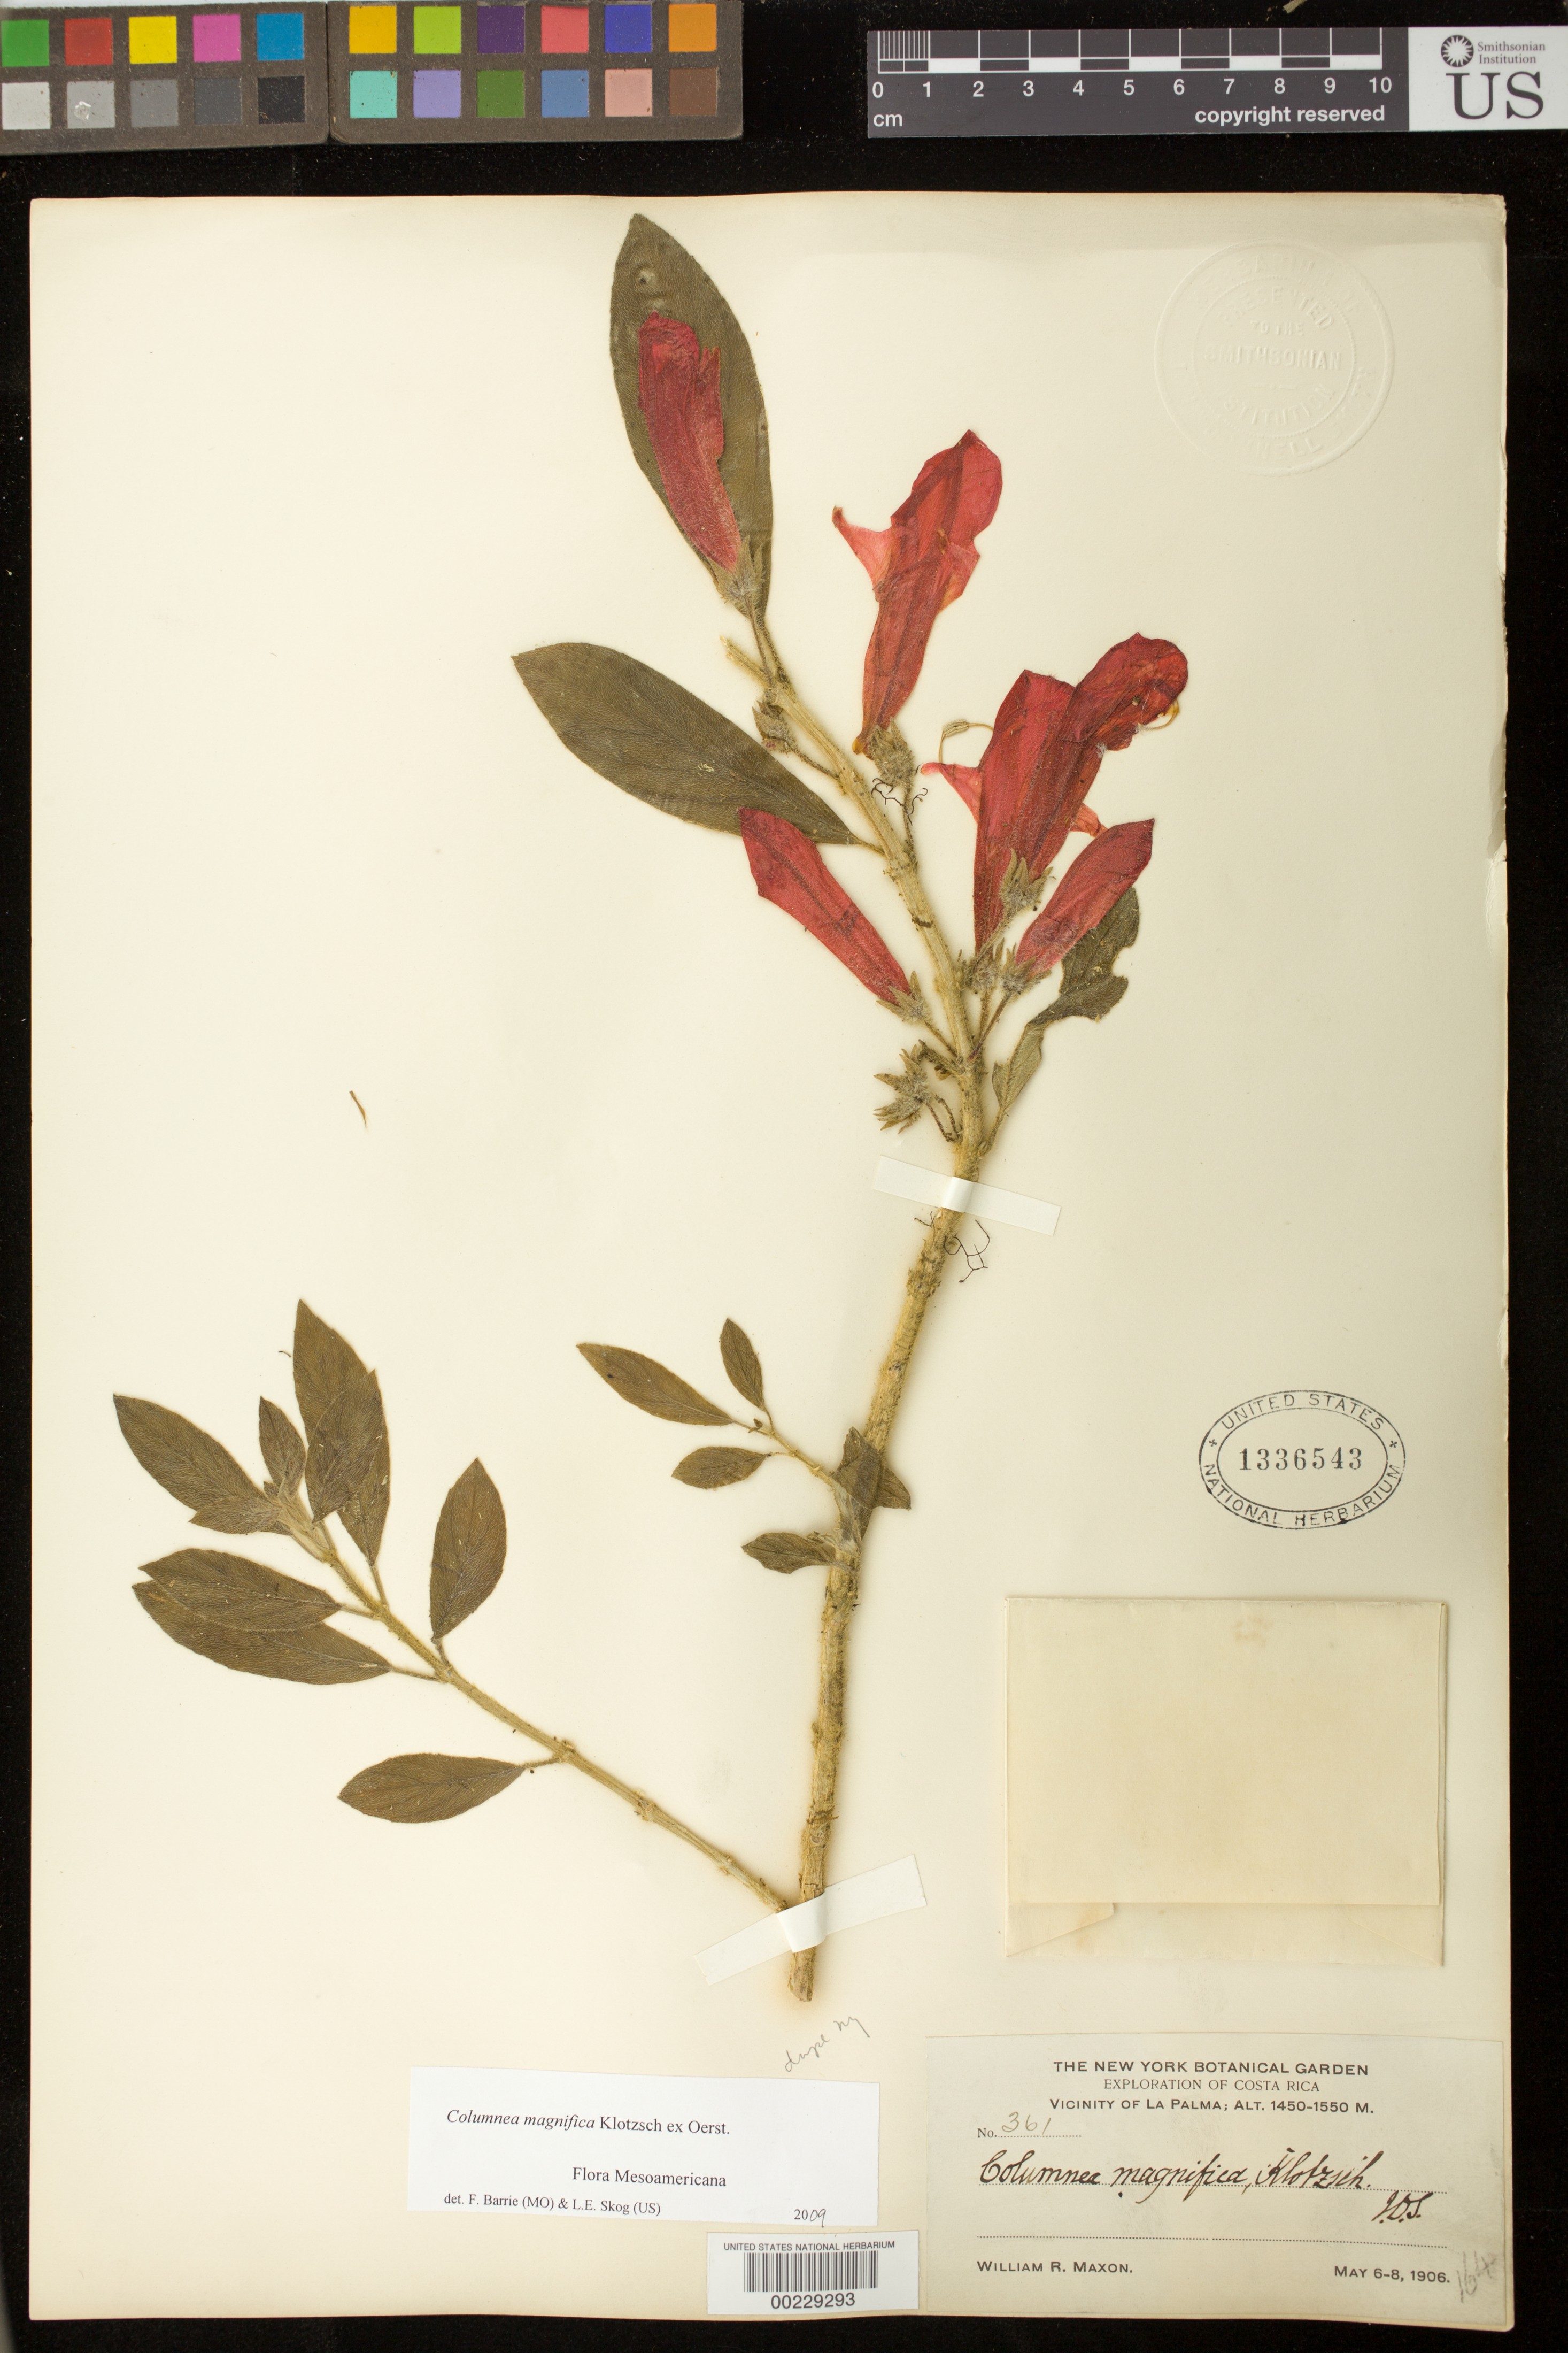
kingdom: Plantae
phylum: Tracheophyta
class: Magnoliopsida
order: Lamiales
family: Gesneriaceae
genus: Columnea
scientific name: Columnea magnifica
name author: Klotzsch ex Oerst.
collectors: W. R. Maxon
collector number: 361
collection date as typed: May 1906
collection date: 1906-05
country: Costa Rica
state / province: San José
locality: Vicinity of La Palma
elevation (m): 1450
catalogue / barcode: US 1336543